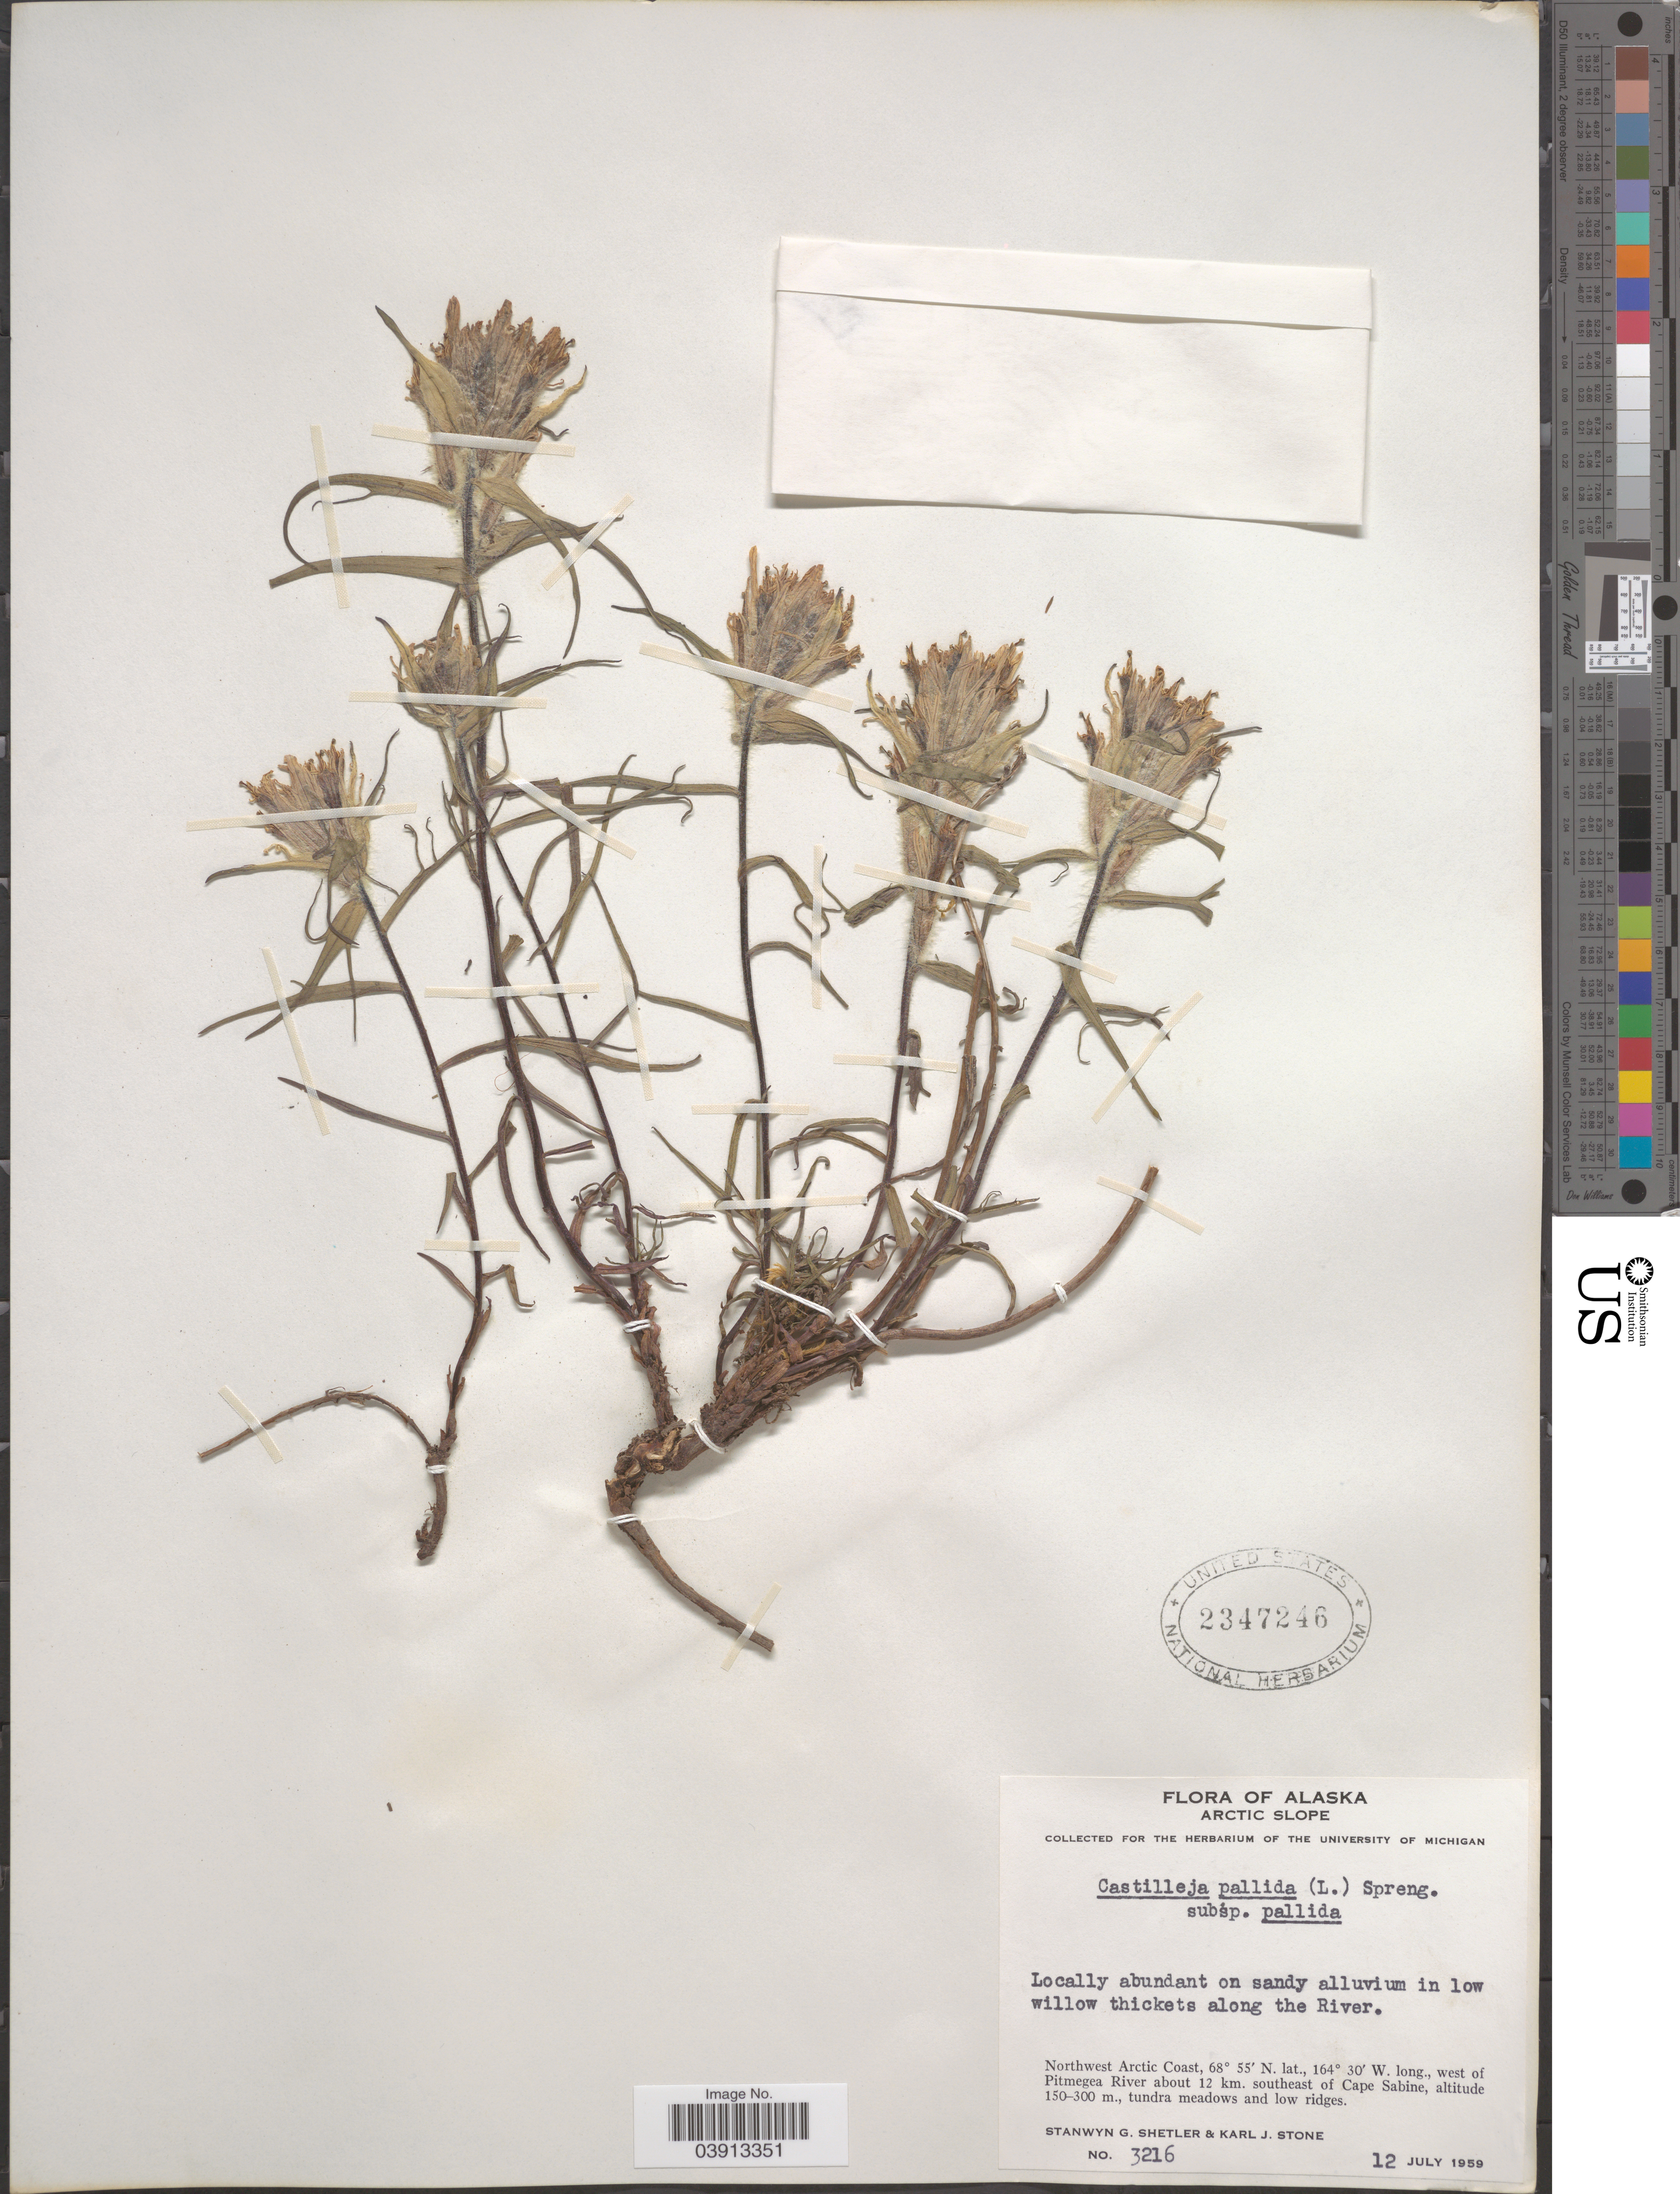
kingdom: Plantae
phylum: Tracheophyta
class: Magnoliopsida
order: Lamiales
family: Orobanchaceae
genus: Castilleja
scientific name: Castilleja pallida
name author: (L.) Spreng.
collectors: S. Shetler & K. J. Stone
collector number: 3216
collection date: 1959-07-12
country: United States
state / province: Alaska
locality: Alaska Arctic Slope. Locally abundant on sandy alluvium in low willow thickets along the River. Northwest Arctic Coast, west of Pitmegea River about 12 km. southeast of Cape Sabine, tundra meadows and low ridges.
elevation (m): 150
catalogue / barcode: US 2347246